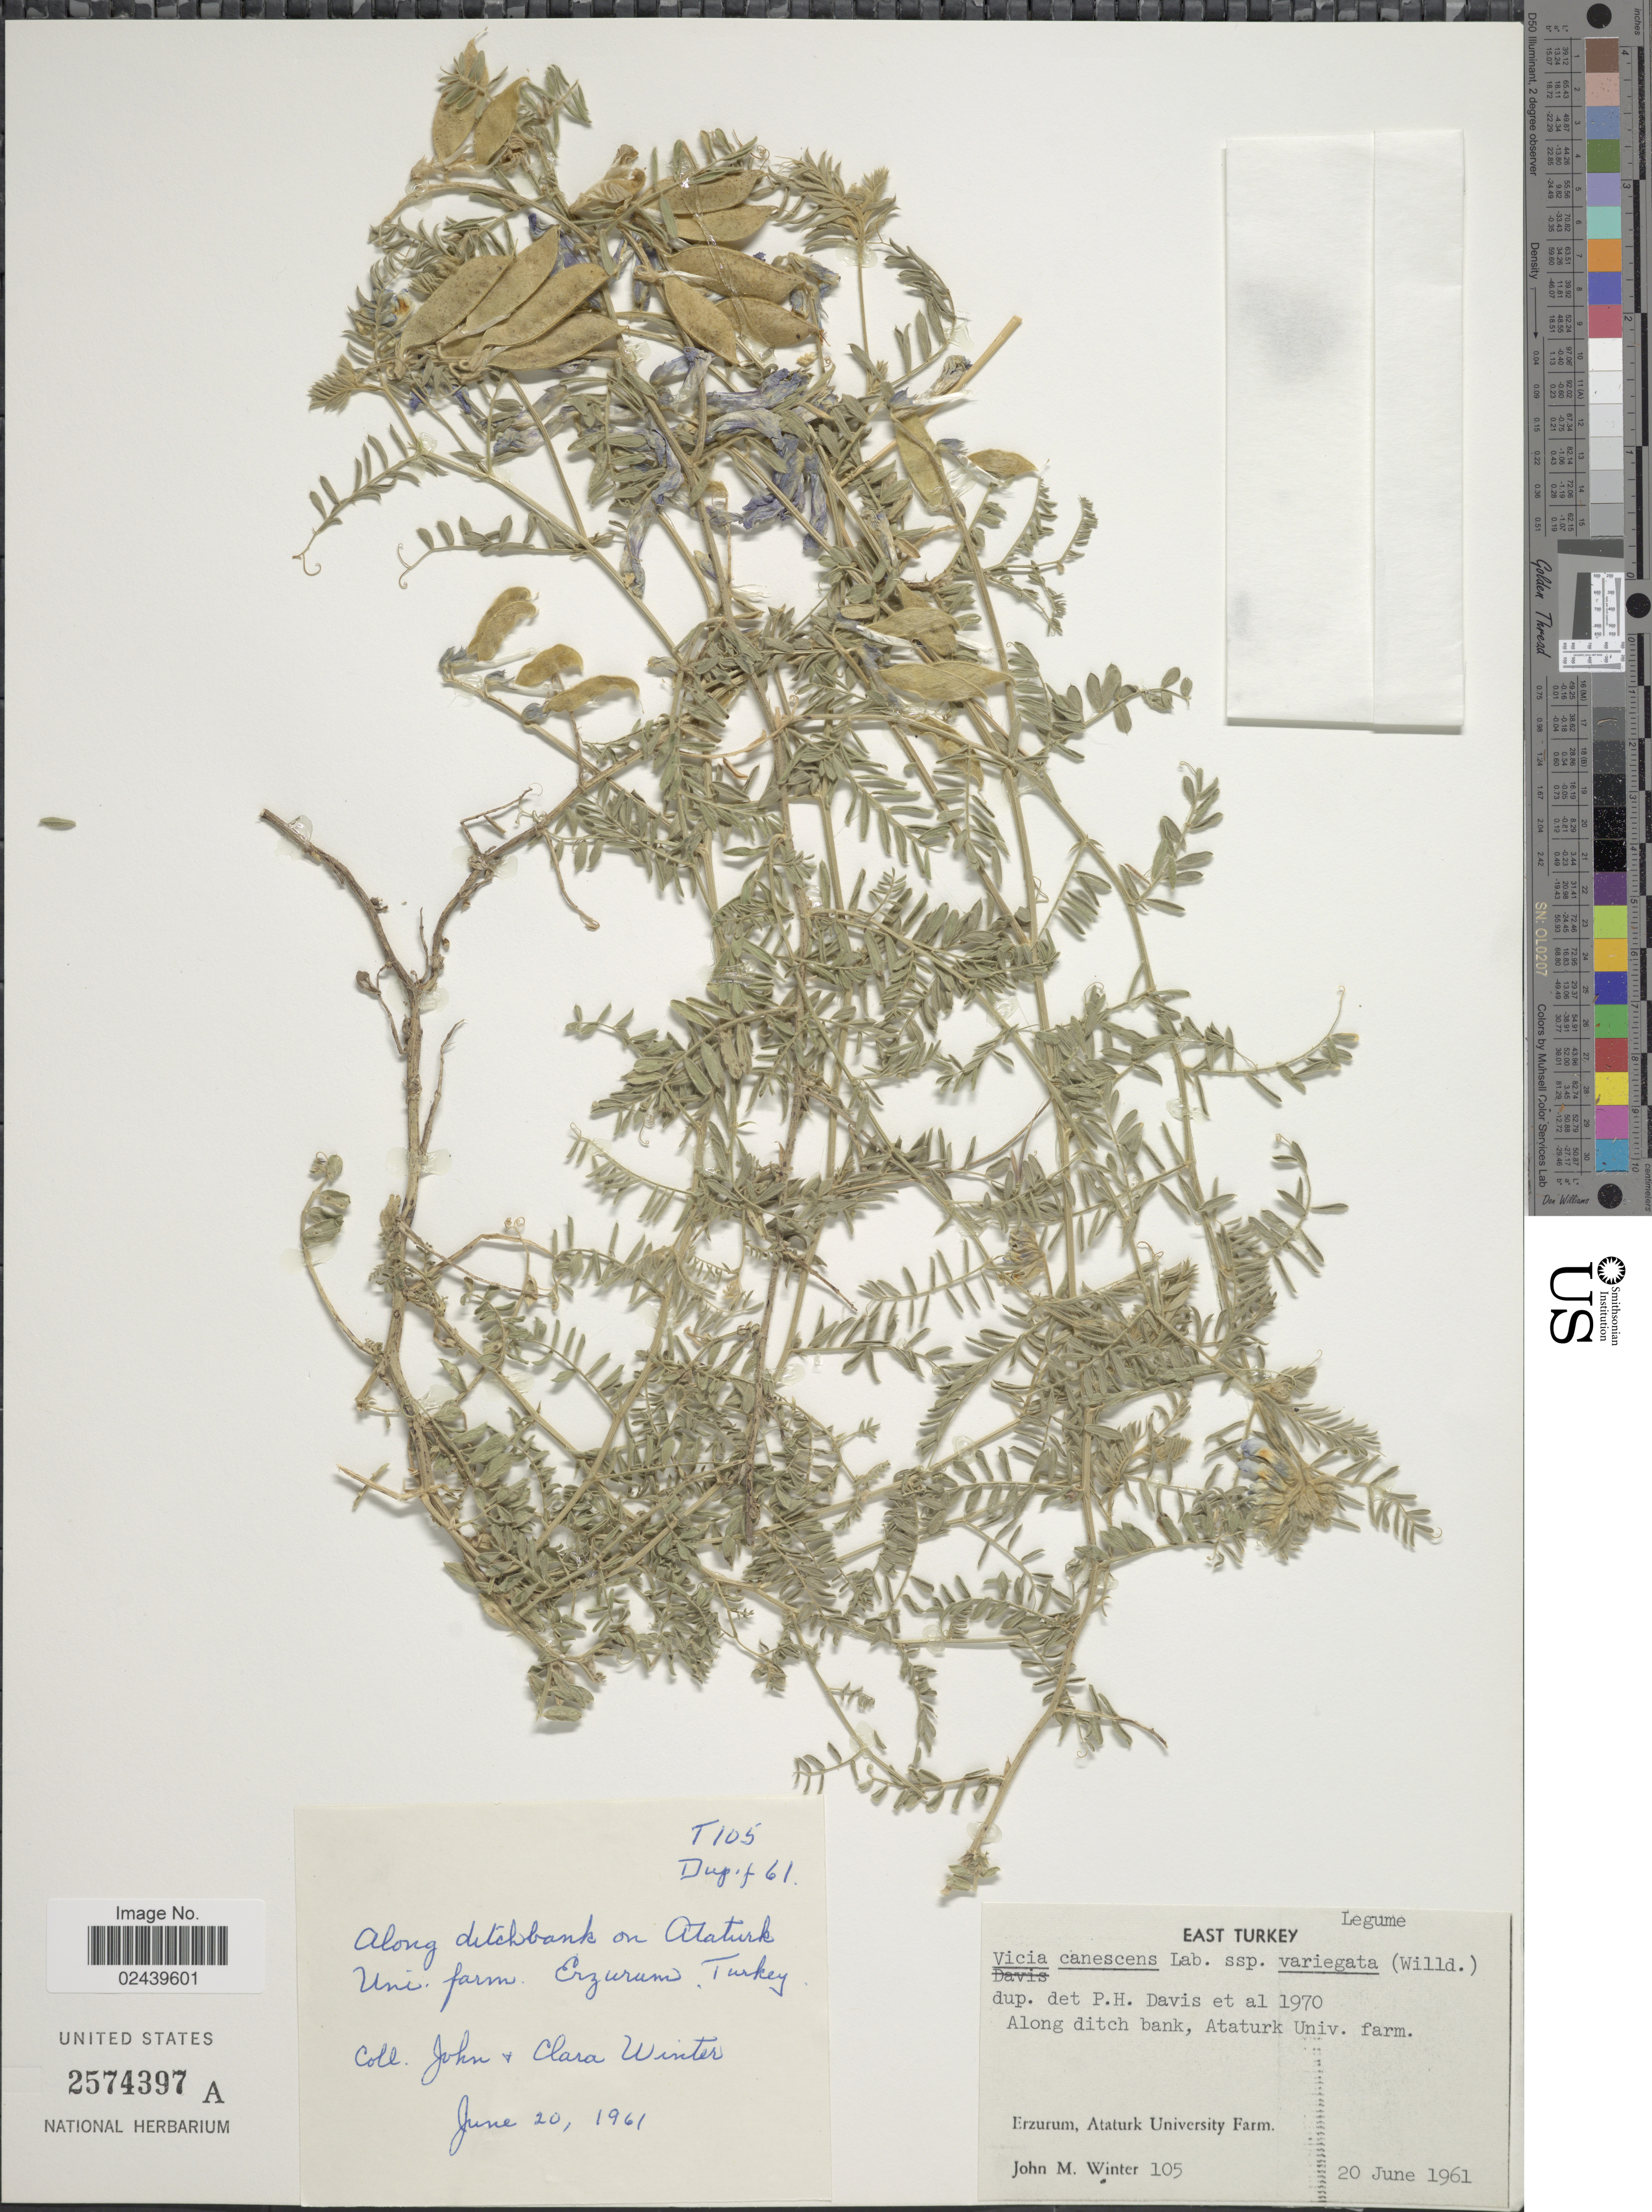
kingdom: Plantae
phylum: Tracheophyta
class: Magnoliopsida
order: Fabales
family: Fabaceae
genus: Vicia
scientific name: Vicia canescens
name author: Labill.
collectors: J. M. Winter & C. Winter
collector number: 105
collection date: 1961-06-20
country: Turkey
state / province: Erzurum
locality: Ataturk University Farm. East Turkey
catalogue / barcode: US 2574397A